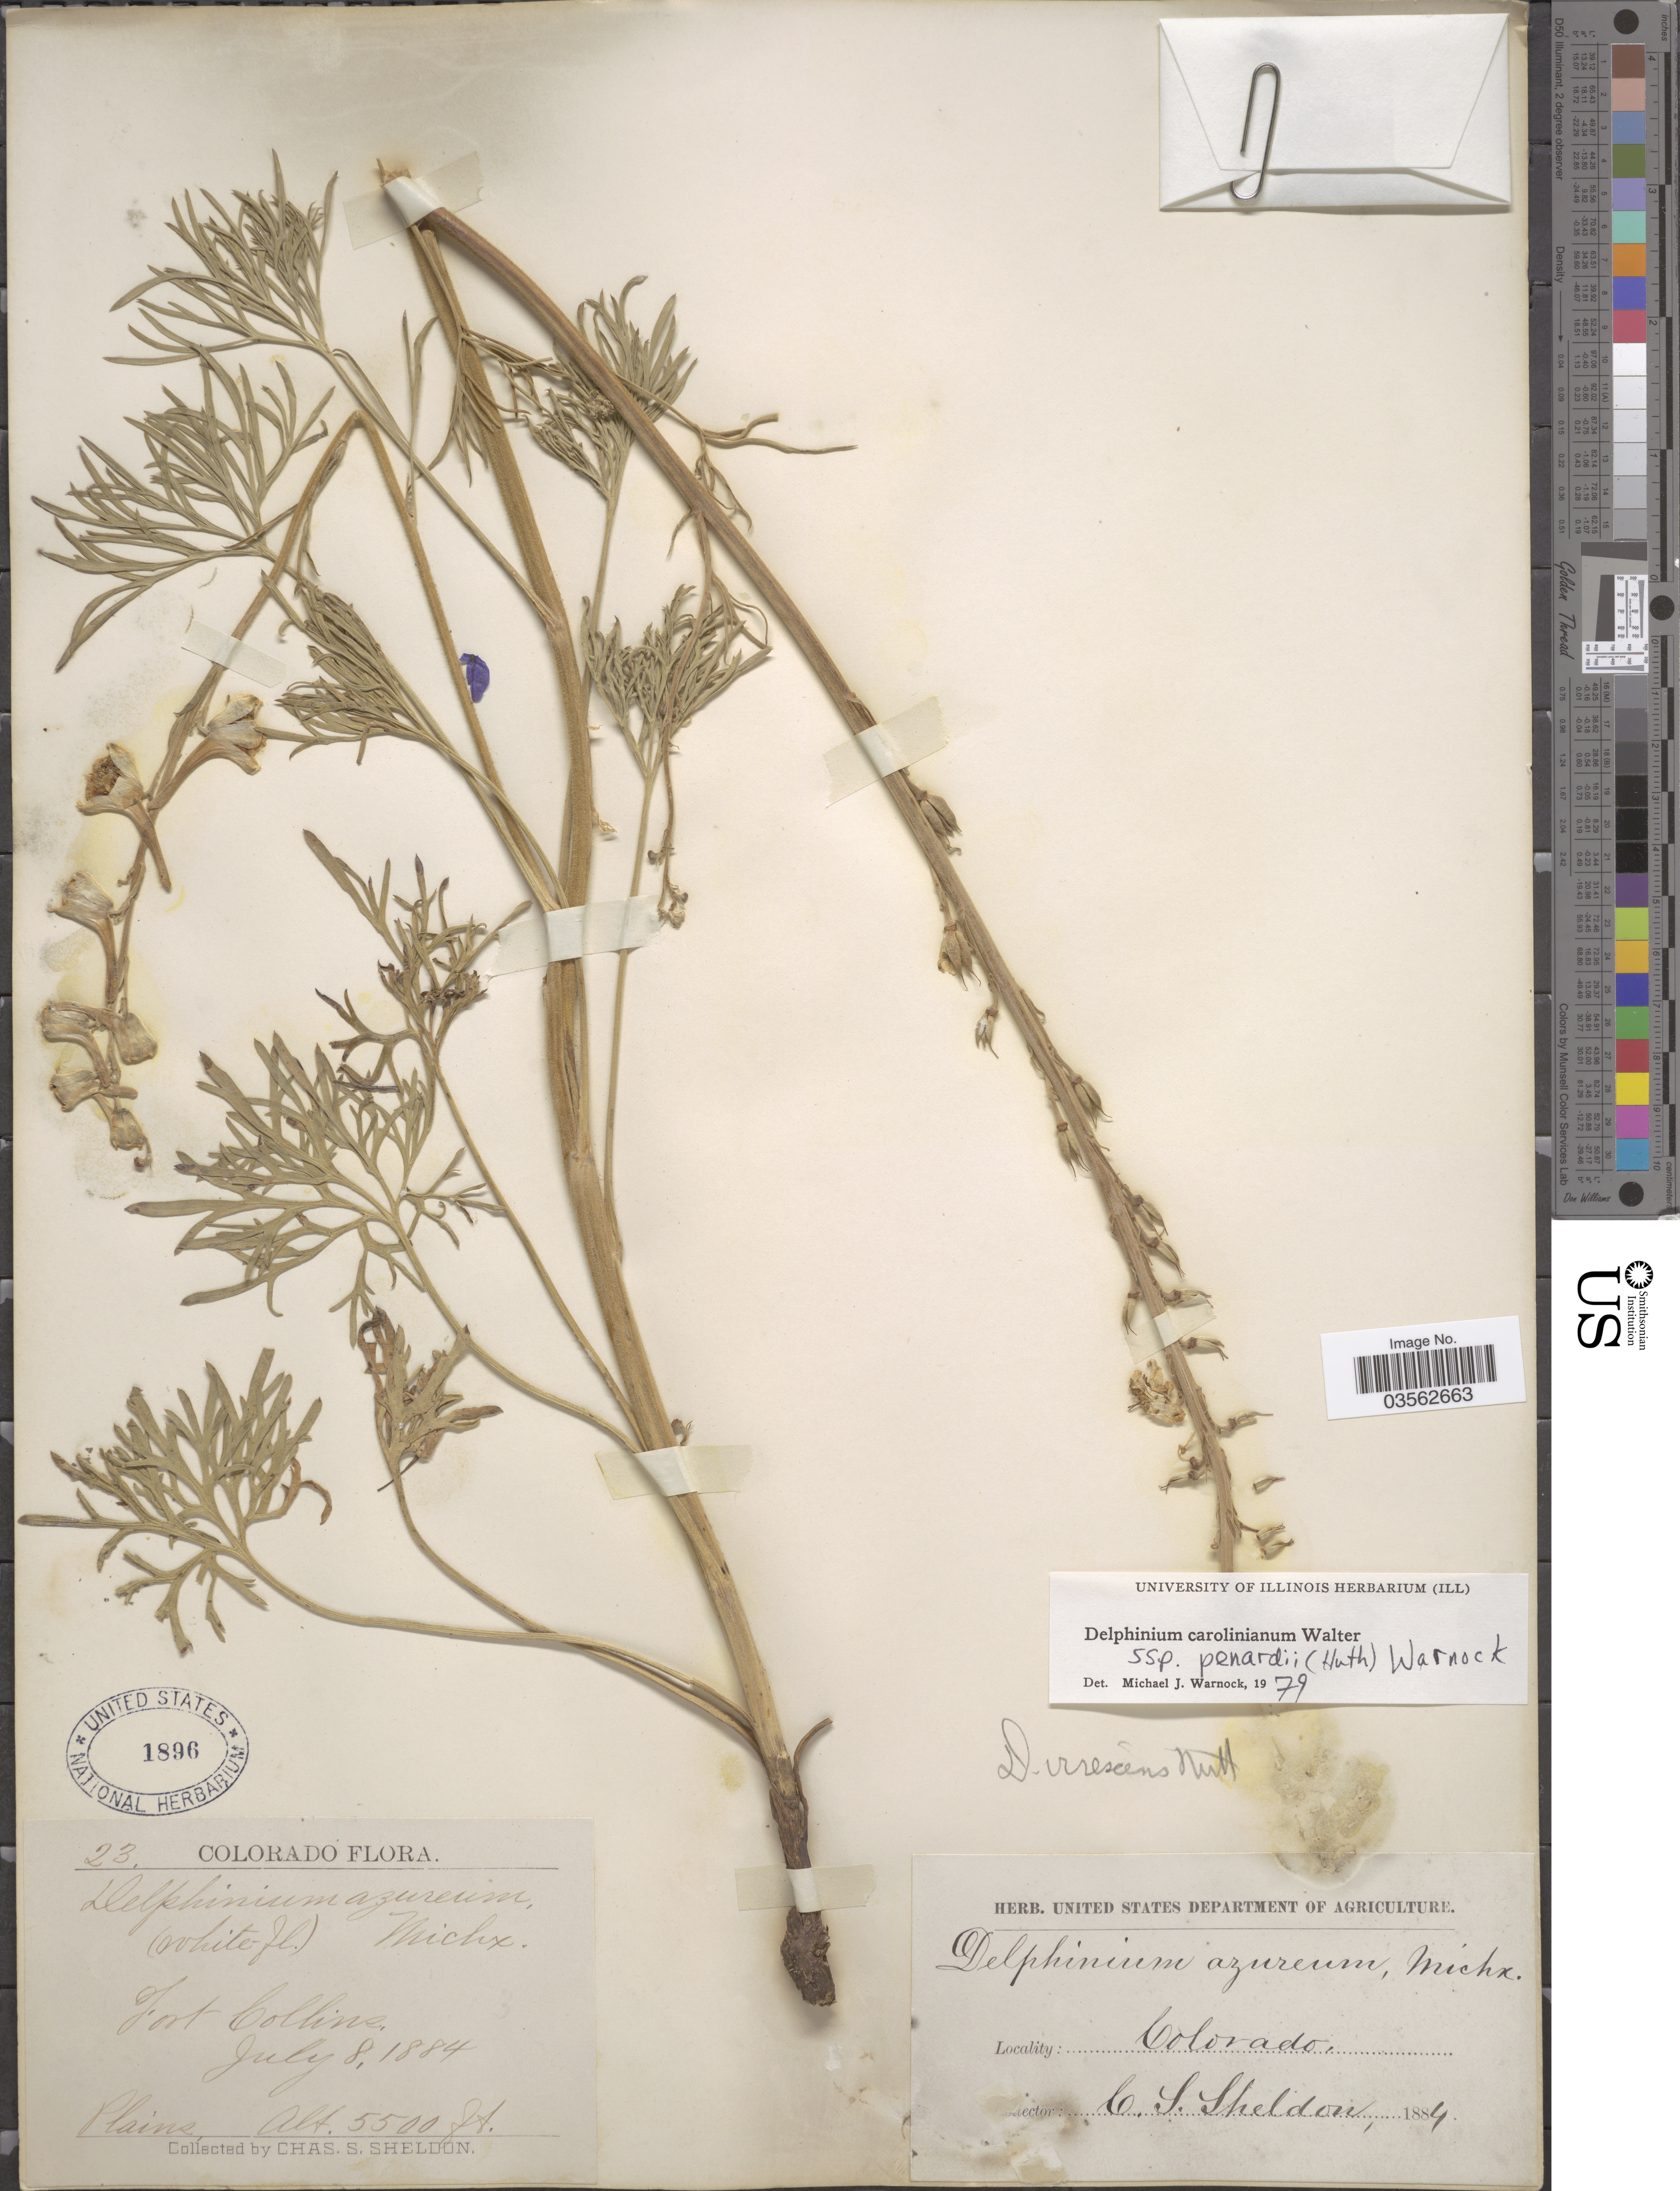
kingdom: Plantae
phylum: Tracheophyta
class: Magnoliopsida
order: Ranunculales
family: Ranunculaceae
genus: Delphinium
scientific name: Delphinium carolinianum subsp. penardii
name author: (Huth) M.J. Warnock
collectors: C. S. Sheldon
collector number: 23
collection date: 1884-07-08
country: United States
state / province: Colorado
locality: Fort Collins. Plains.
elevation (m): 1676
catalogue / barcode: US 1896